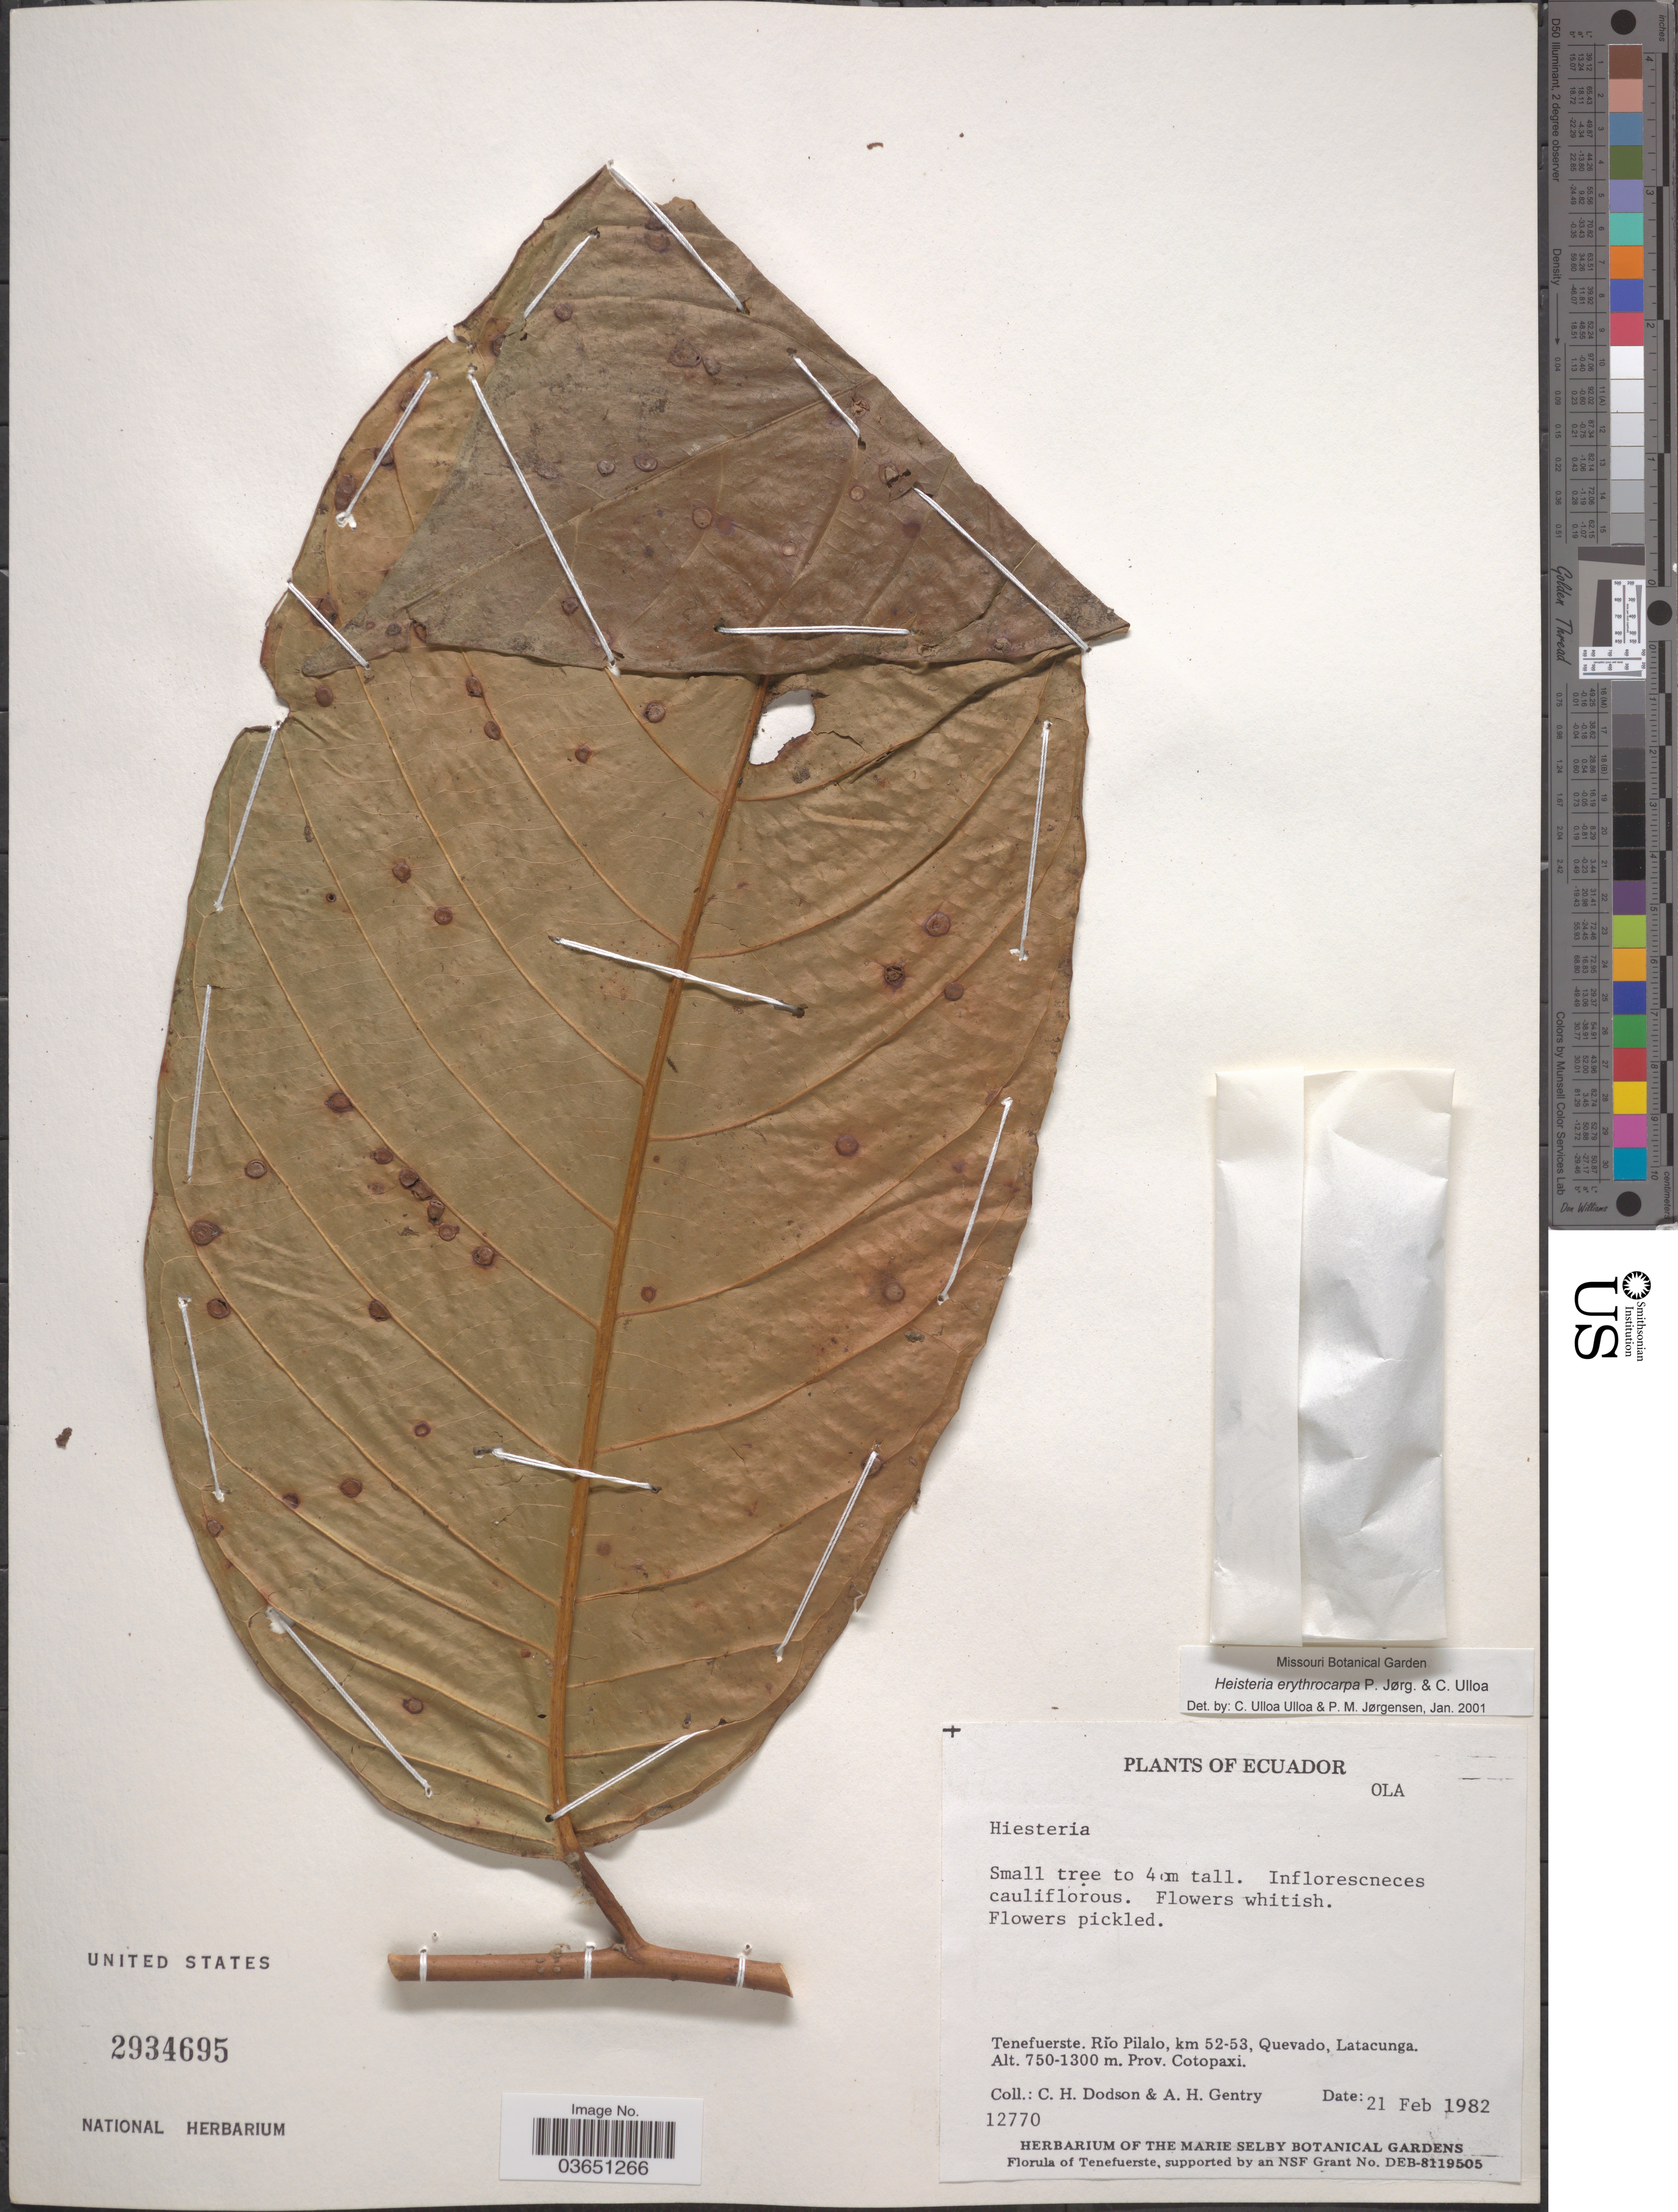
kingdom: Plantae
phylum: Tracheophyta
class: Magnoliopsida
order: Santalales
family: Erythropalaceae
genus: Heisteria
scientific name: Heisteria erythrocarpa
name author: P. Jørg. & C. Ulloa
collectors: C. H. Dodson & A. H. Gentry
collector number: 12770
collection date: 1982-02-21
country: Ecuador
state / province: Cotopaxi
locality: Tenefuerte. Río Pilalo, km 52-53, Quevado, Latacunga.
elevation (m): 750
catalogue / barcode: US 2934695